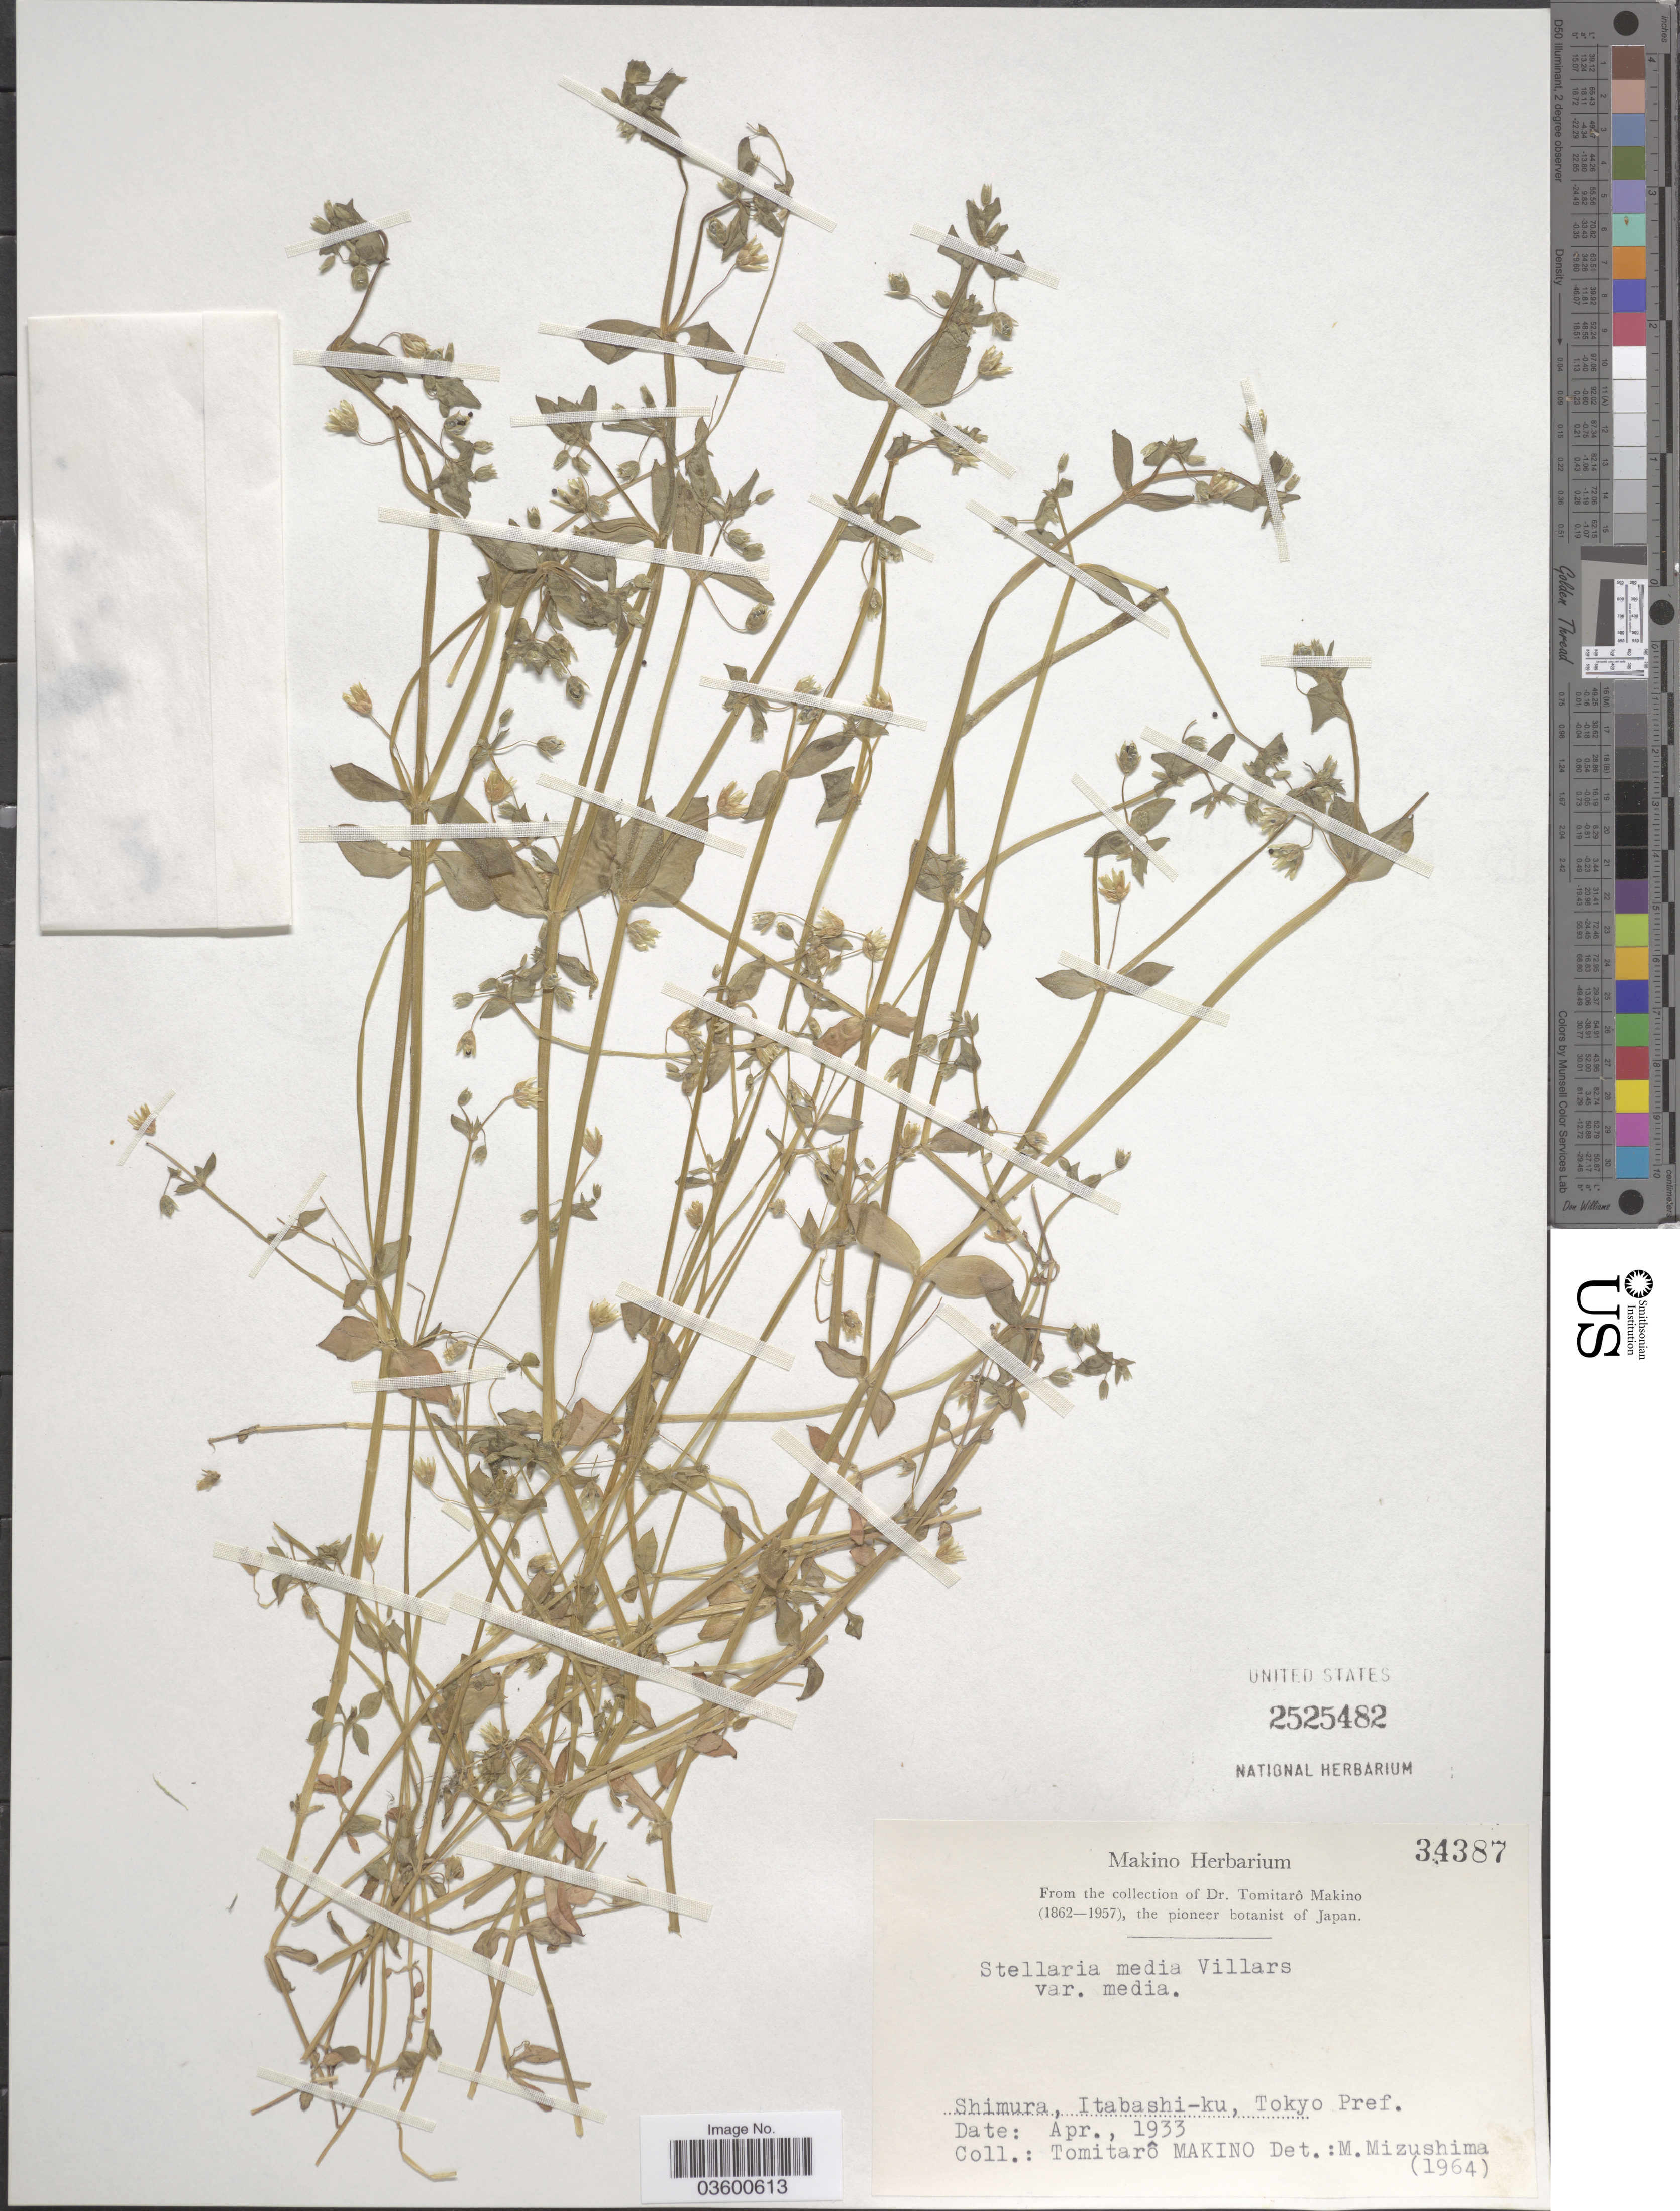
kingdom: Plantae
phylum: Tracheophyta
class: Magnoliopsida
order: Caryophyllales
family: Caryophyllaceae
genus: Stellaria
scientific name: Stellaria media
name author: (L.) Vill.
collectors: T. Makino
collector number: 34387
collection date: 1933-04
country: Japan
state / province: Tokyo, Federal City of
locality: Shimura, Itabashi-ku, Tokyo Pref.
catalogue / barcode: US 2525482